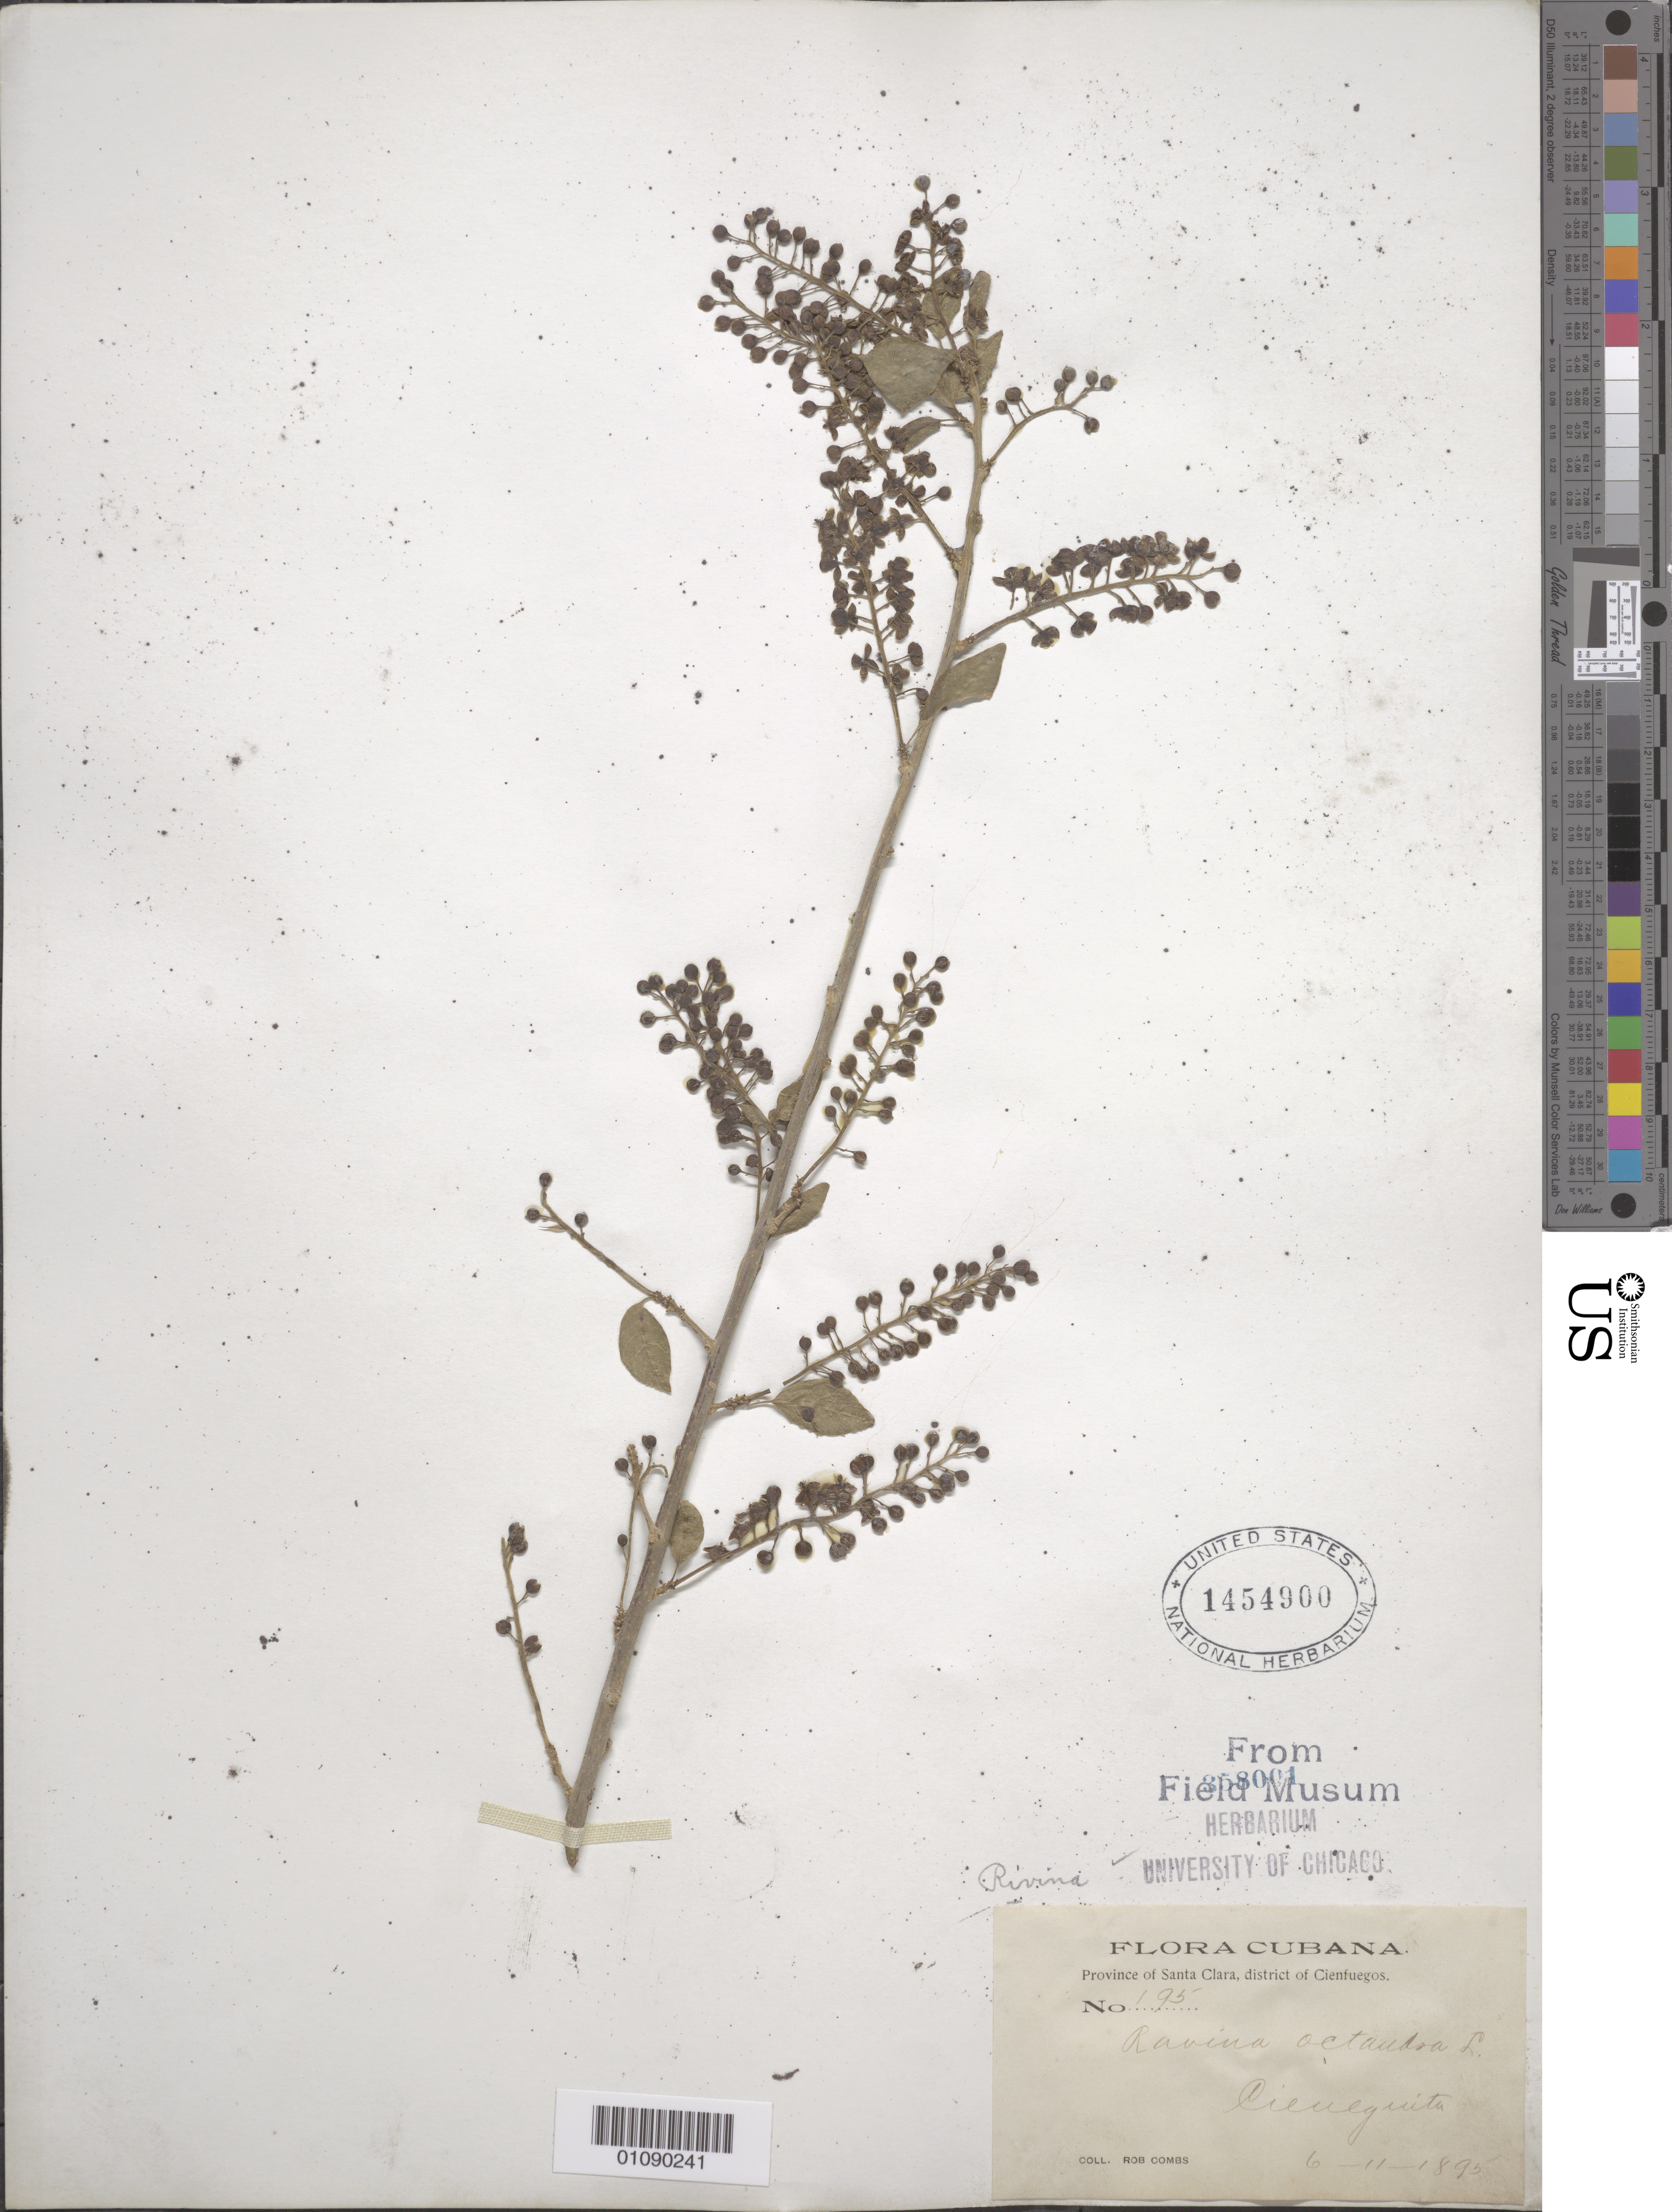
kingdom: Plantae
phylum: Tracheophyta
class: Magnoliopsida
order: Caryophyllales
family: Phytolaccaceae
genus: Trichostigma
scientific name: Trichostigma octandrum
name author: (L.) H. Walter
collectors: R. Combs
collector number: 195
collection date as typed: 11 Jun 1895 or 06 Nov 1895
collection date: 1895-06-11 or 1895-11-06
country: Cuba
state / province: Cienfuegos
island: Cuba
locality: Province of Santa Clara, district of Cienfuegos, Ciengeguita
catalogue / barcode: US 1454900